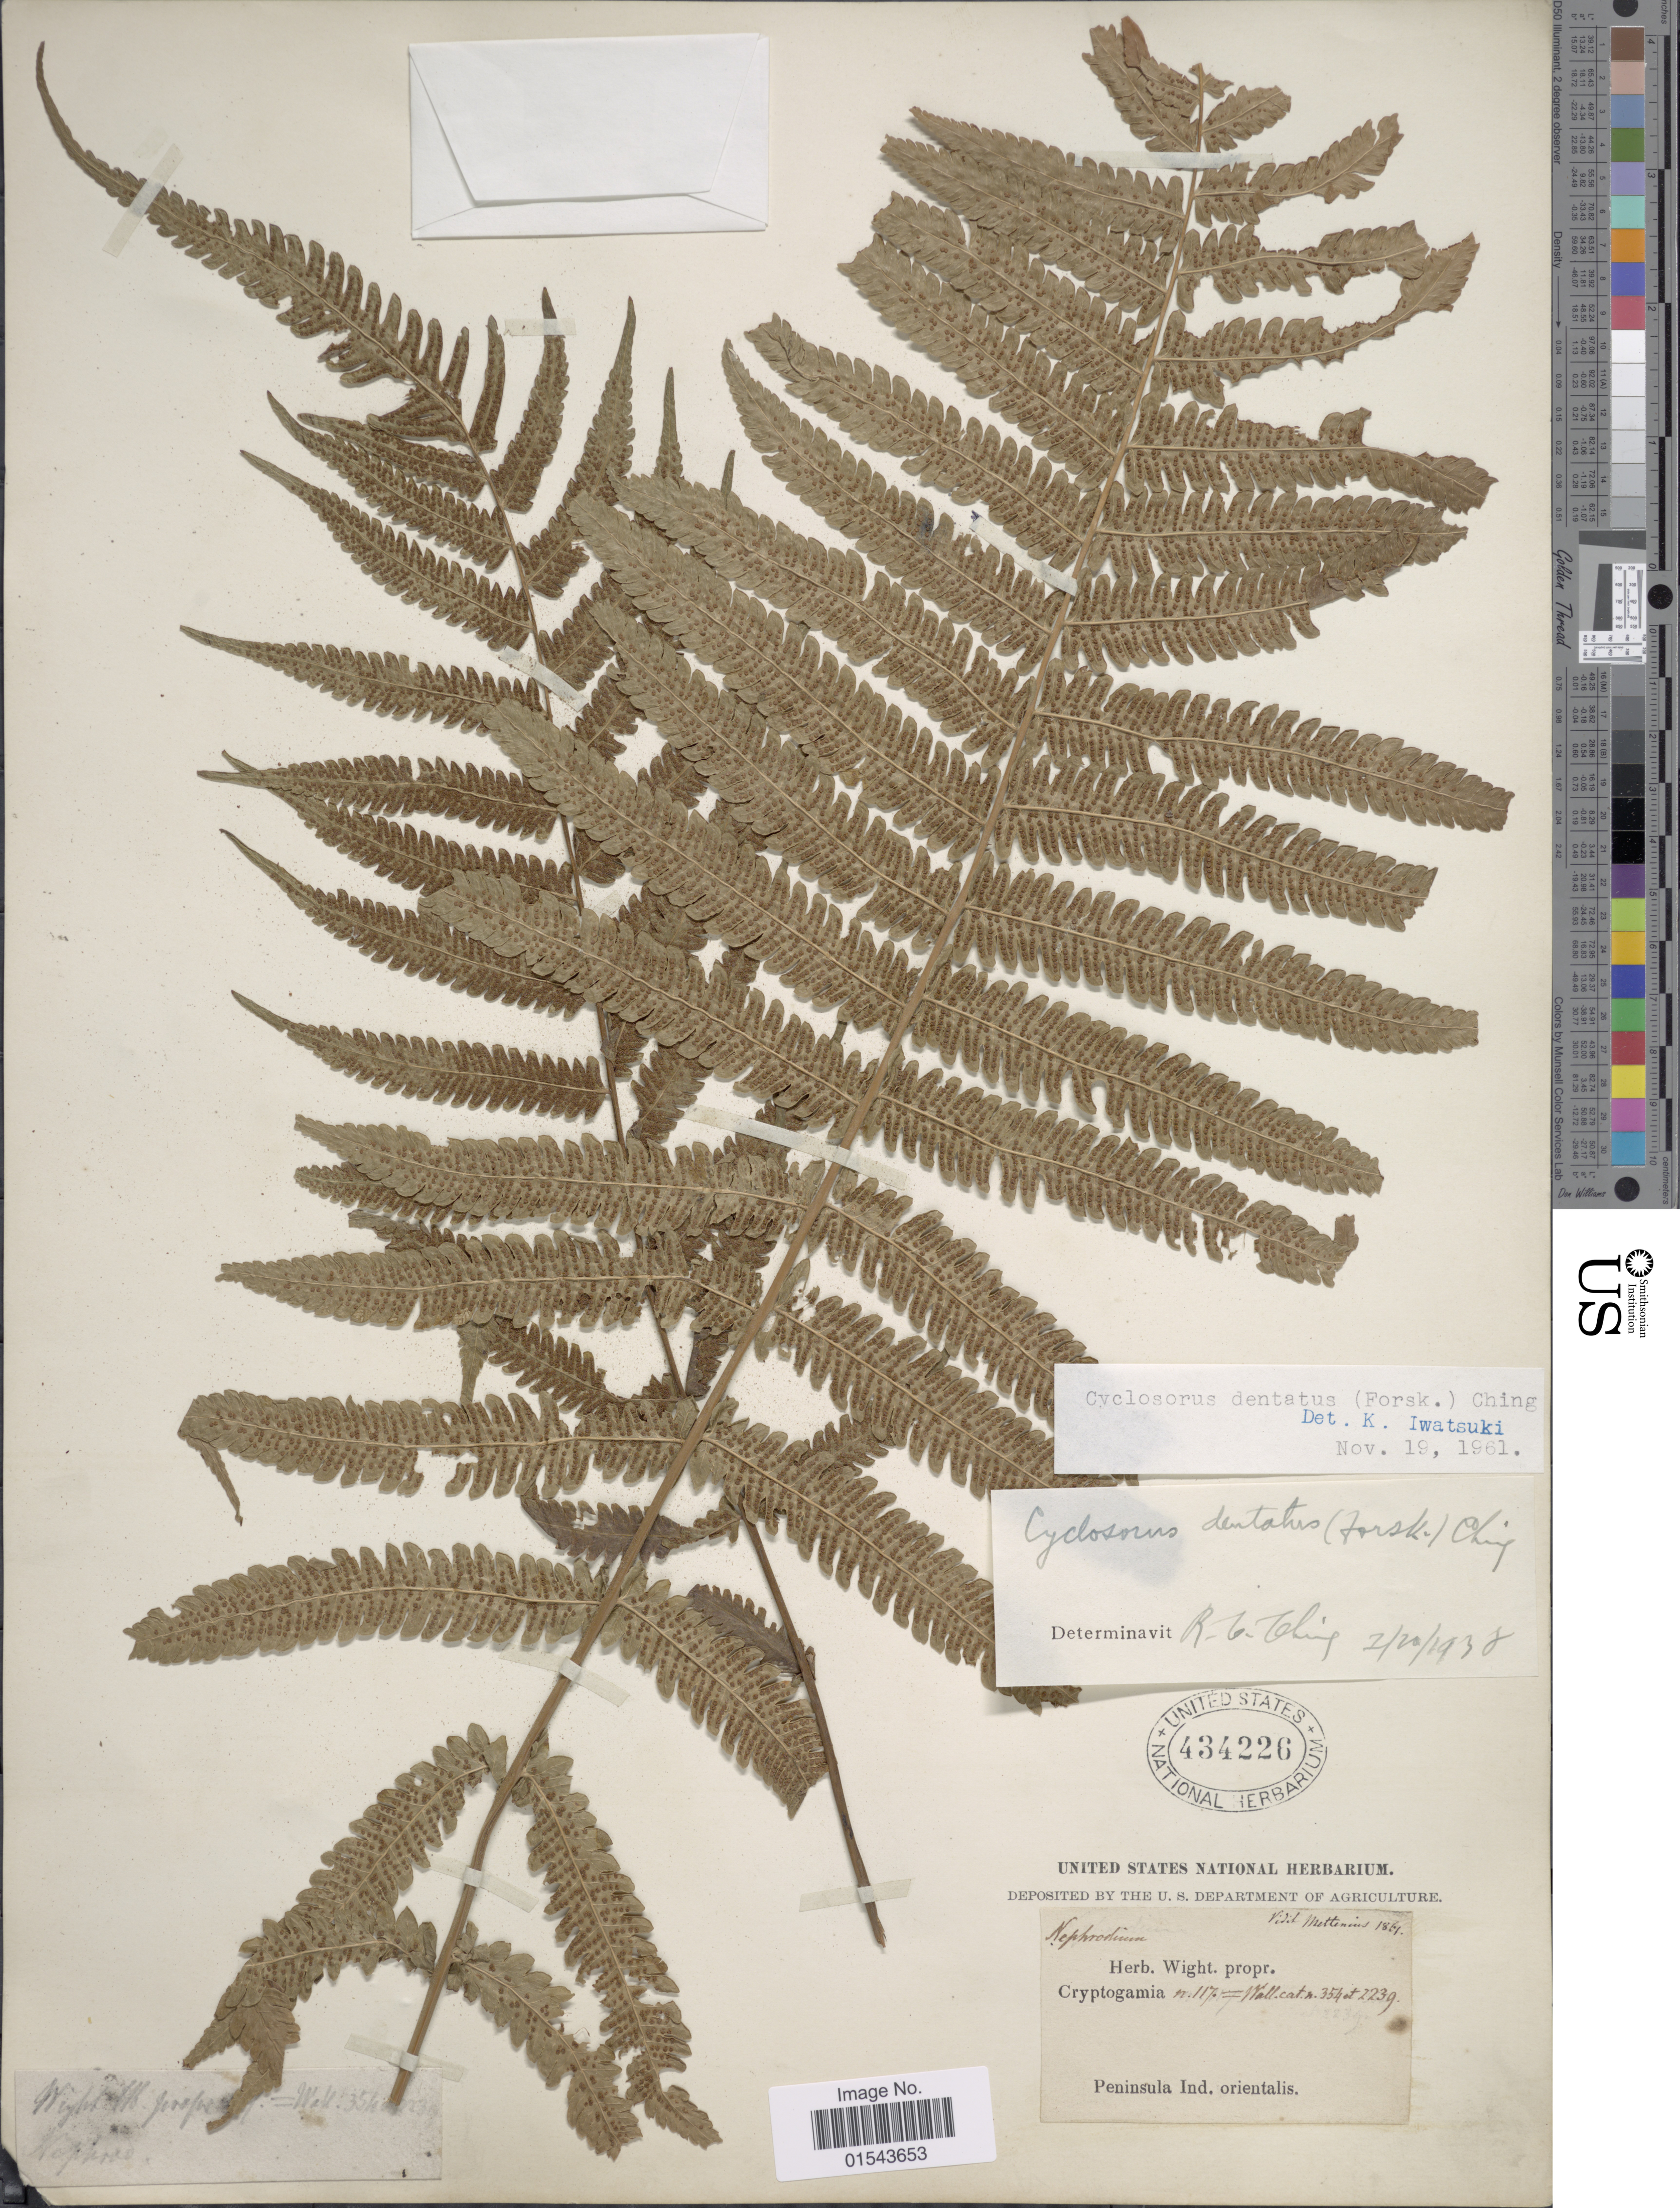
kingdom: Plantae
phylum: Tracheophyta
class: Polypodiopsida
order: Polypodiales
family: Thelypteridaceae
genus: Christella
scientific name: Christella dentata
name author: (Forssk.) Brownsey & Jermy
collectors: -- Wight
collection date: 1861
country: India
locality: Peninsula Ind. orientalis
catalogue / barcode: US 434226